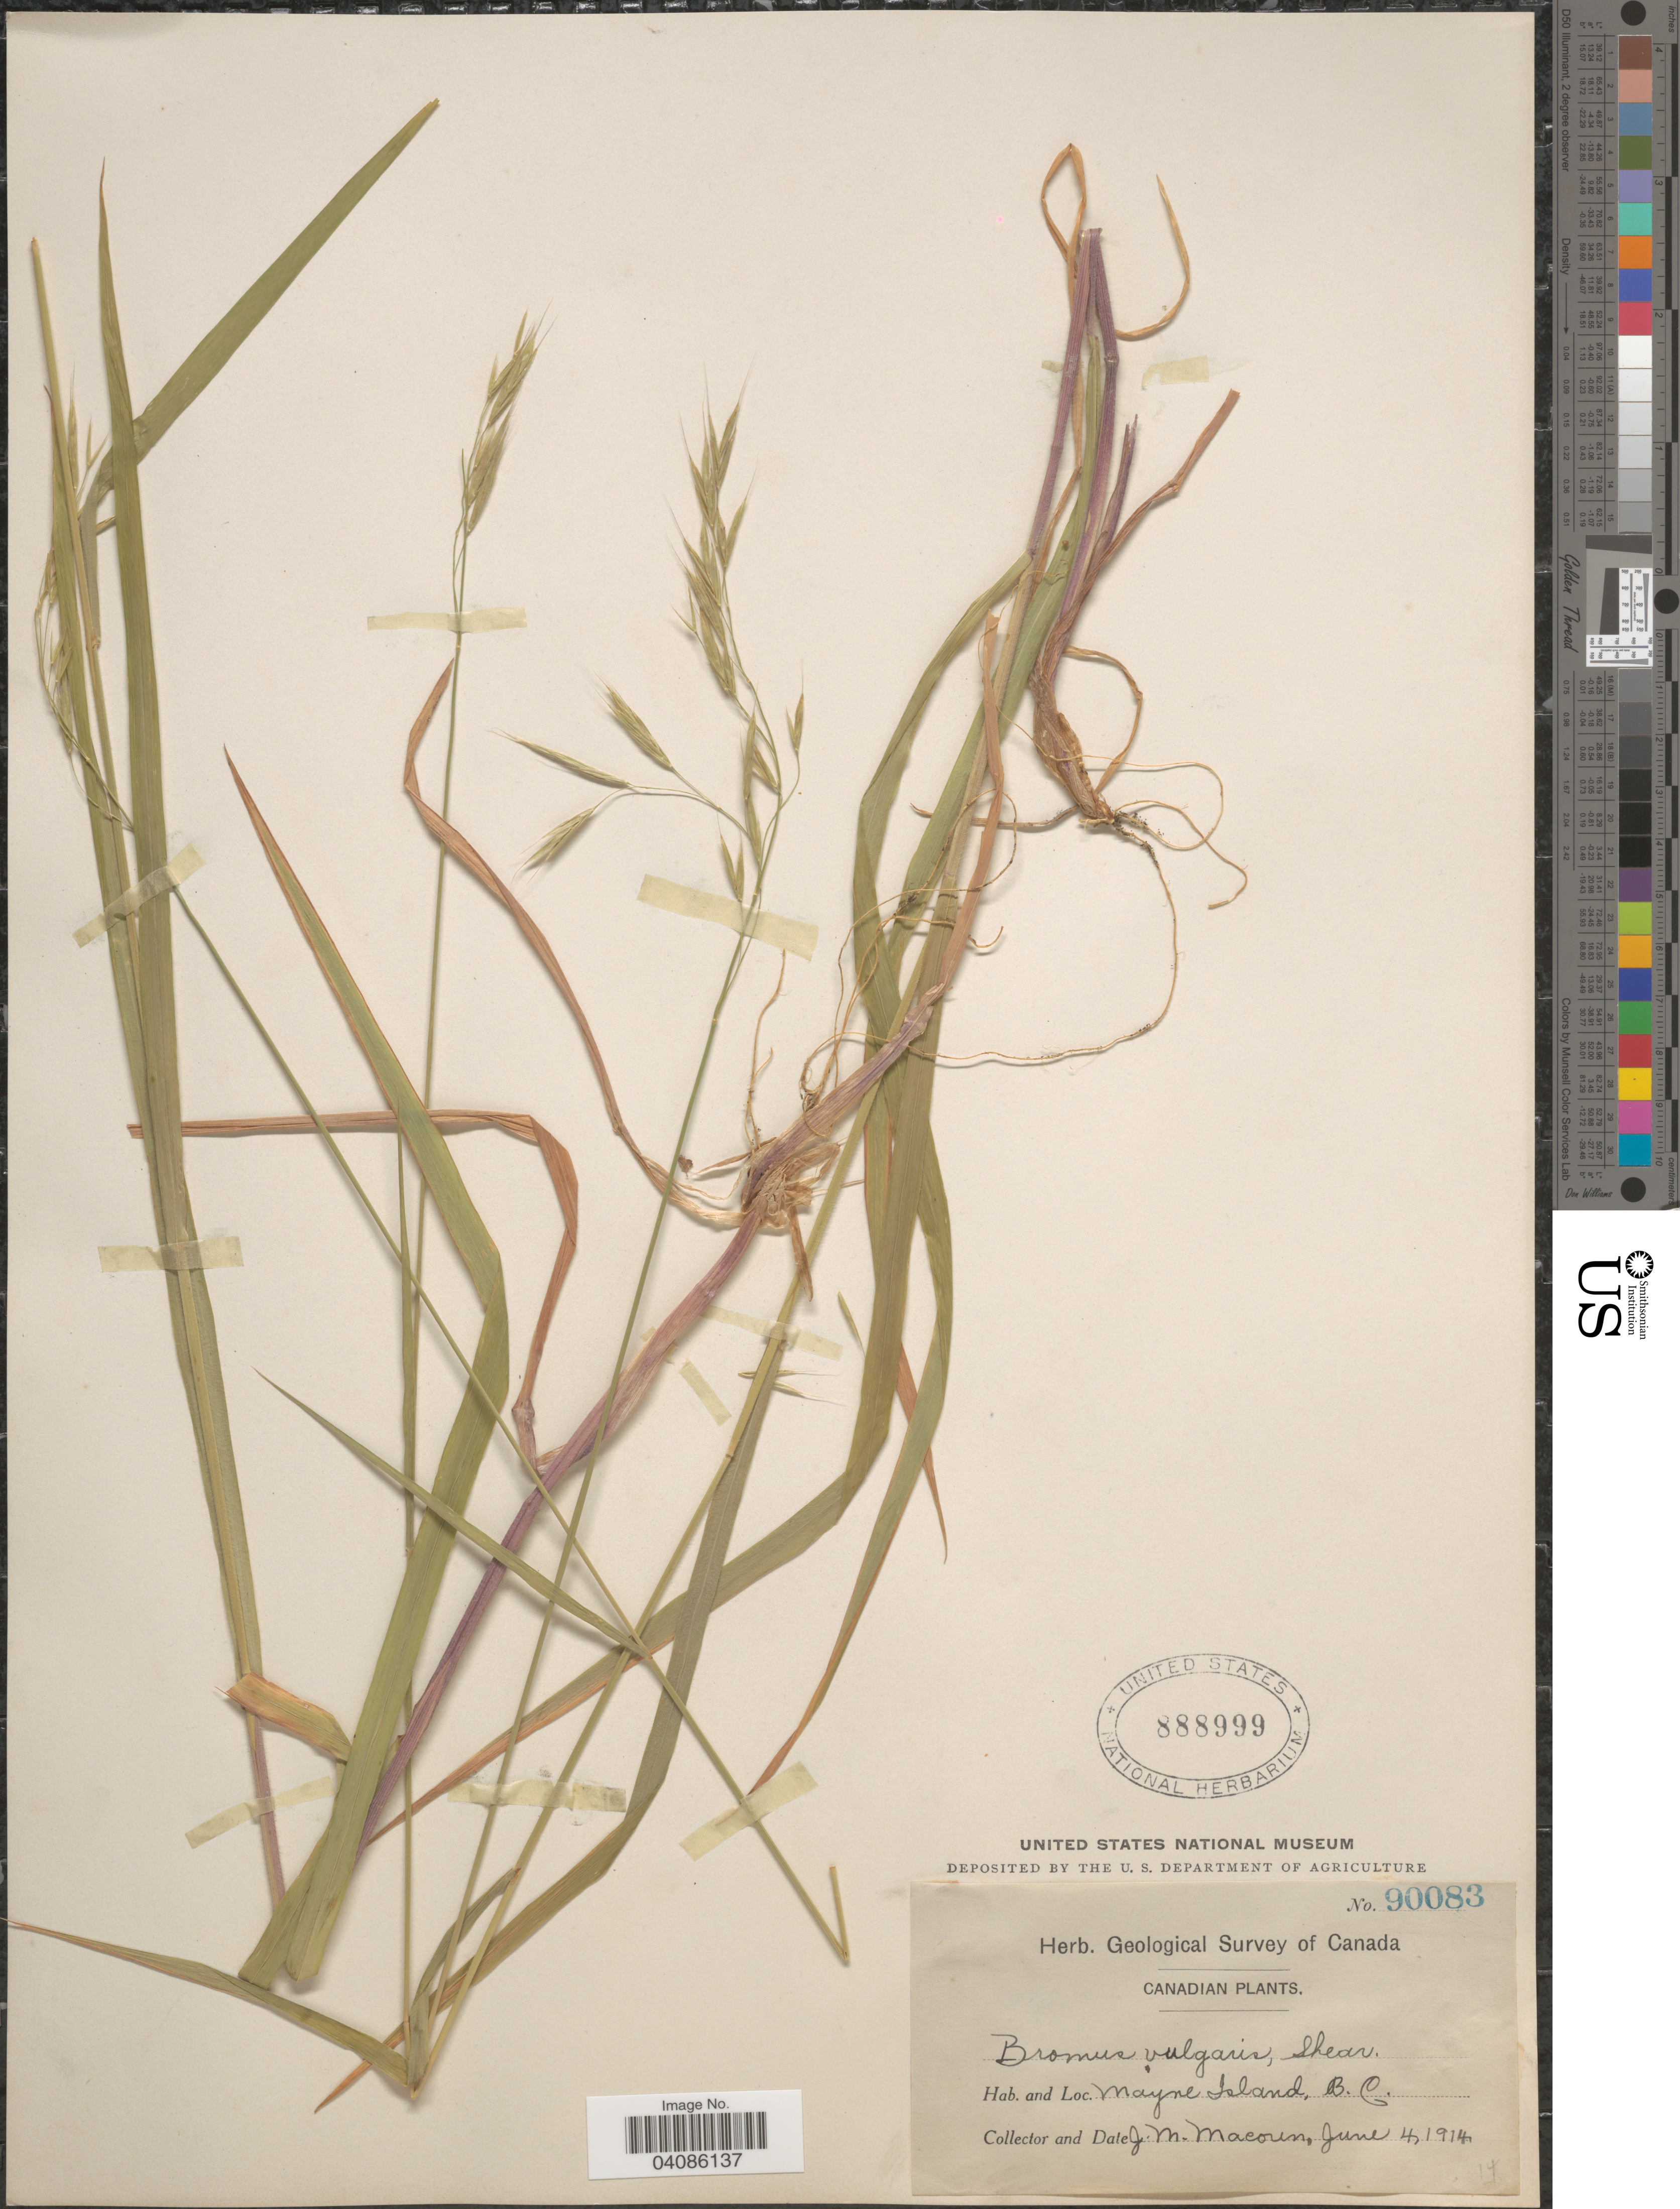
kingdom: Plantae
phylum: Tracheophyta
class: Liliopsida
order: Poales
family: Poaceae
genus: Bromus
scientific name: Bromus vulgaris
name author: (Hook.) Shear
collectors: J. M. Macoun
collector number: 90083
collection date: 1914-06-04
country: Canada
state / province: British Columbia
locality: Geological Survey of Canada. Mayne Island.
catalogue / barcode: US 888999